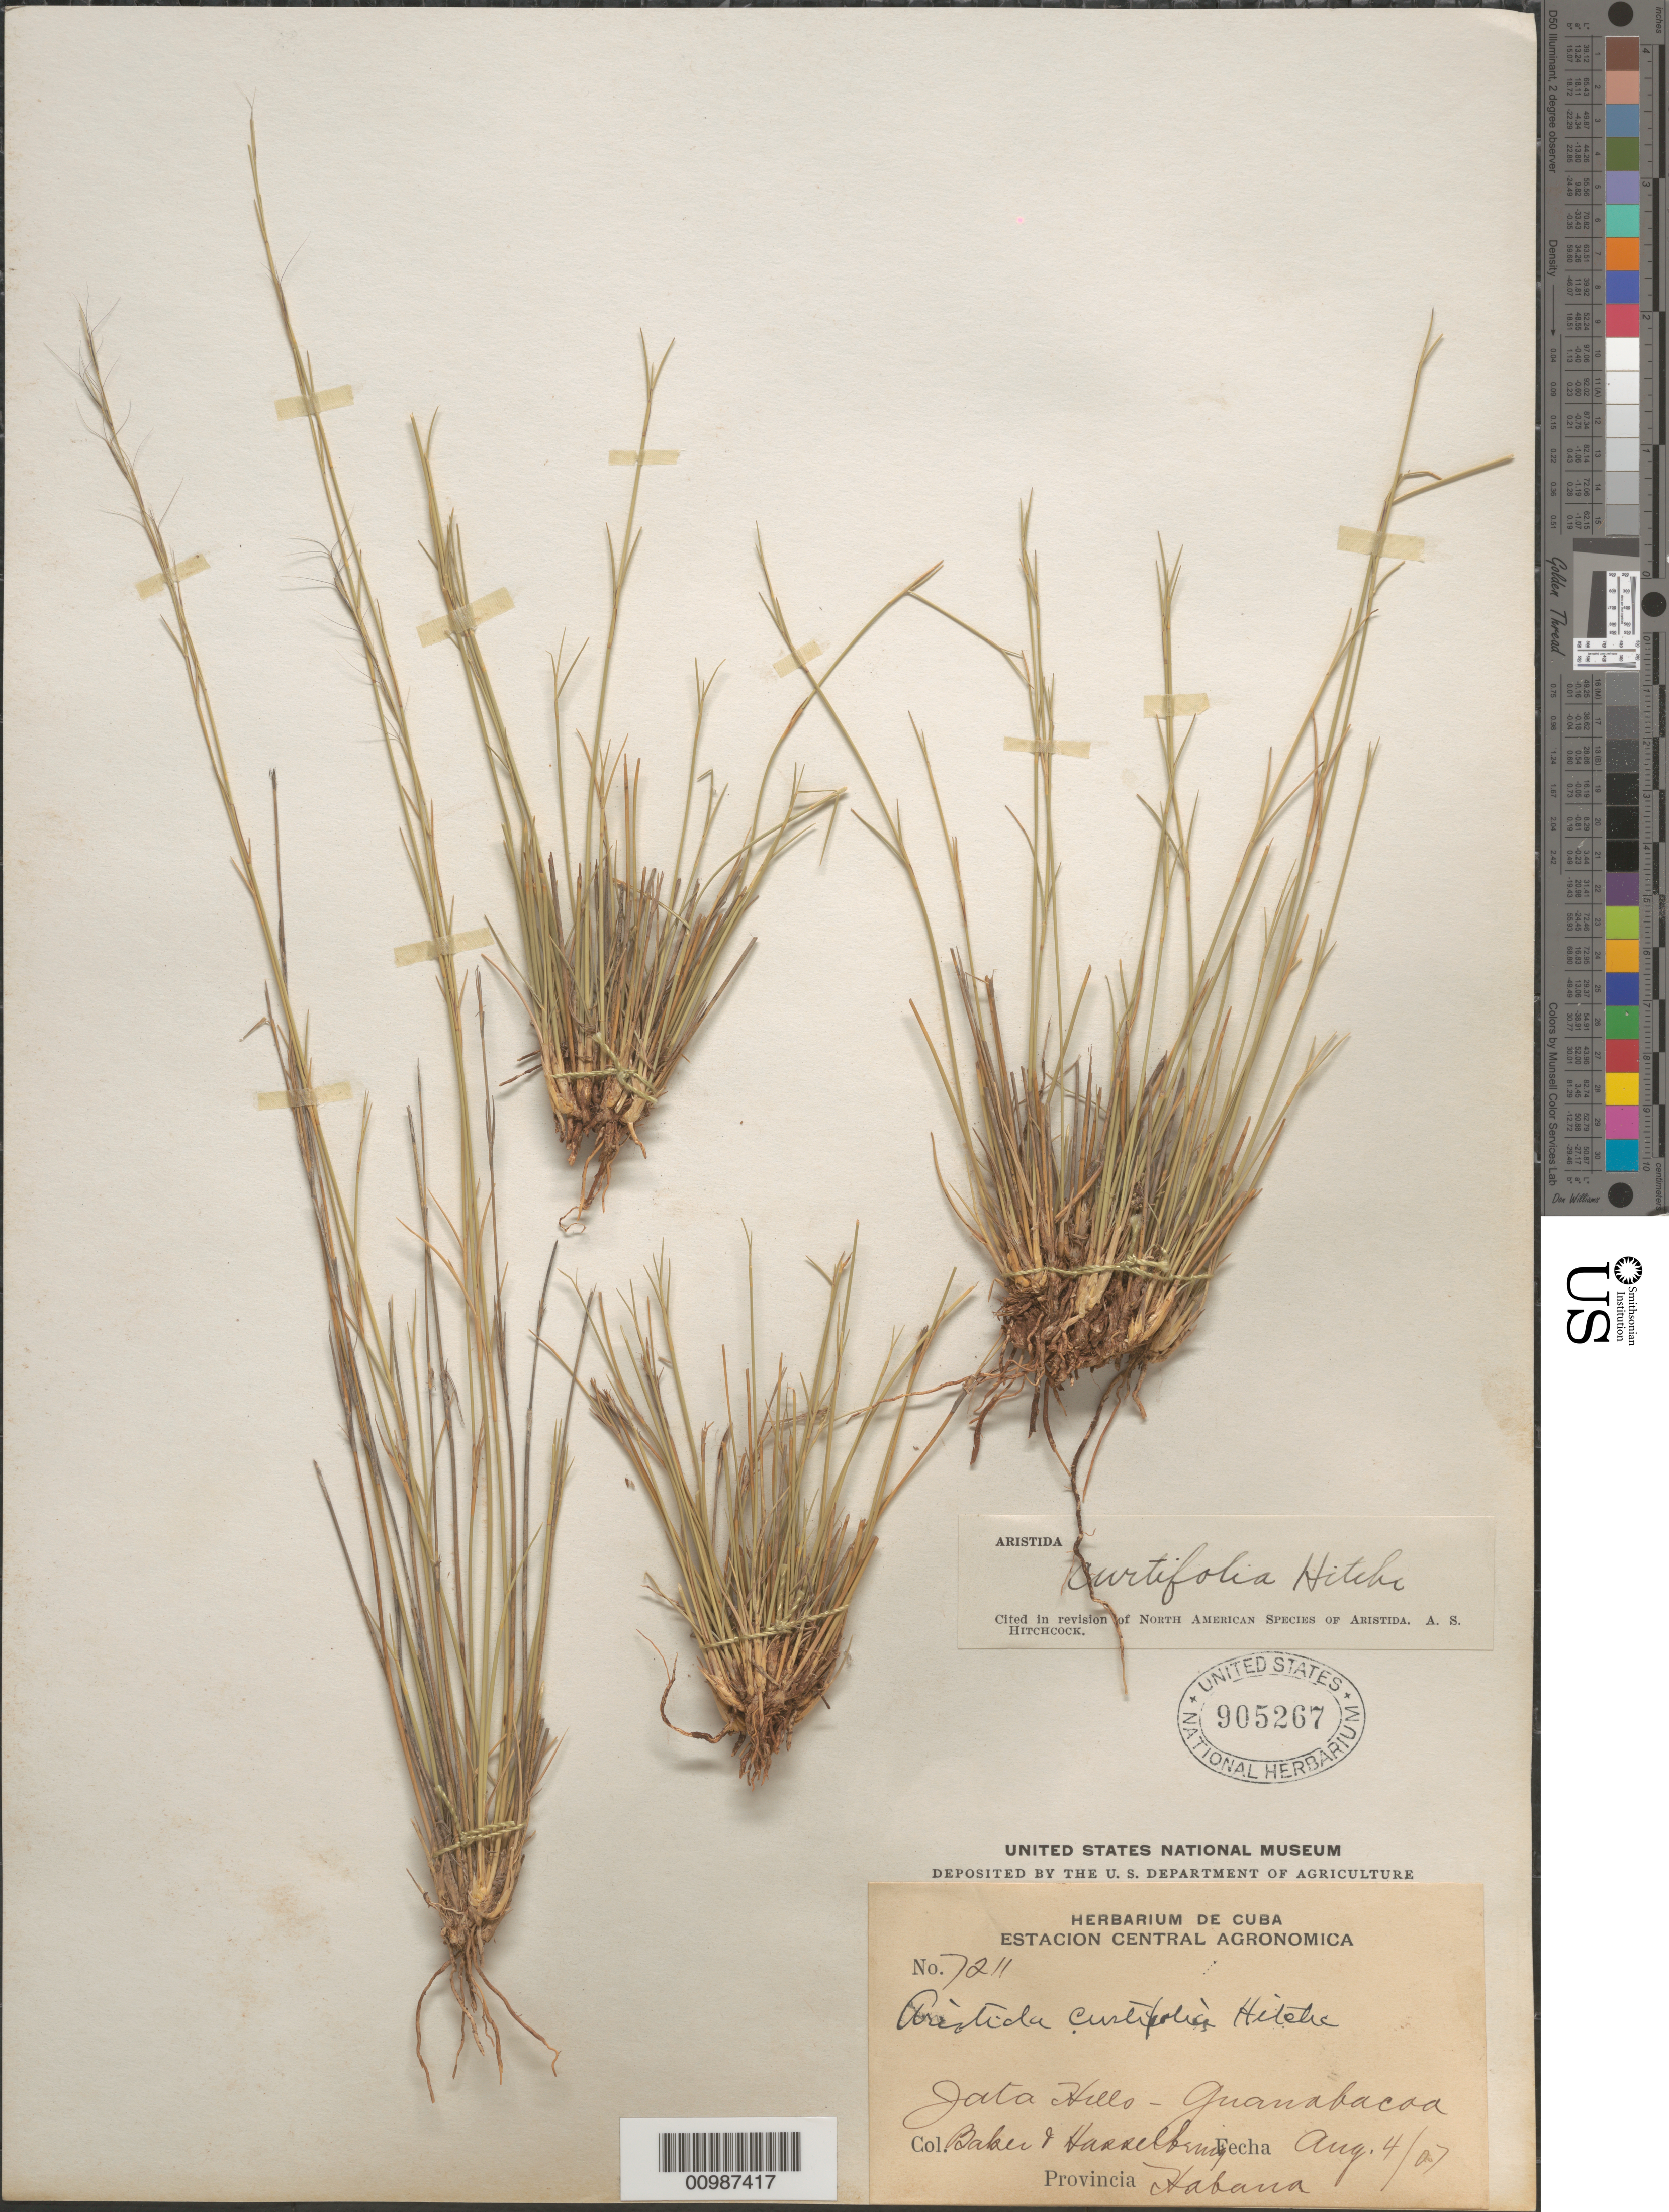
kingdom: Plantae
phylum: Tracheophyta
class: Liliopsida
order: Poales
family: Poaceae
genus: Aristida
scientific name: Aristida curtifolia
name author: Hitchc.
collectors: C. F. Baker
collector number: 7211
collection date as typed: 04 Aug 1907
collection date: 1907-08-04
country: Cuba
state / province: La Habana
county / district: Municipio Guanabacoa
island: Cuba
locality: Guanabacoa, Jata Hills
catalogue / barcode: US 905267